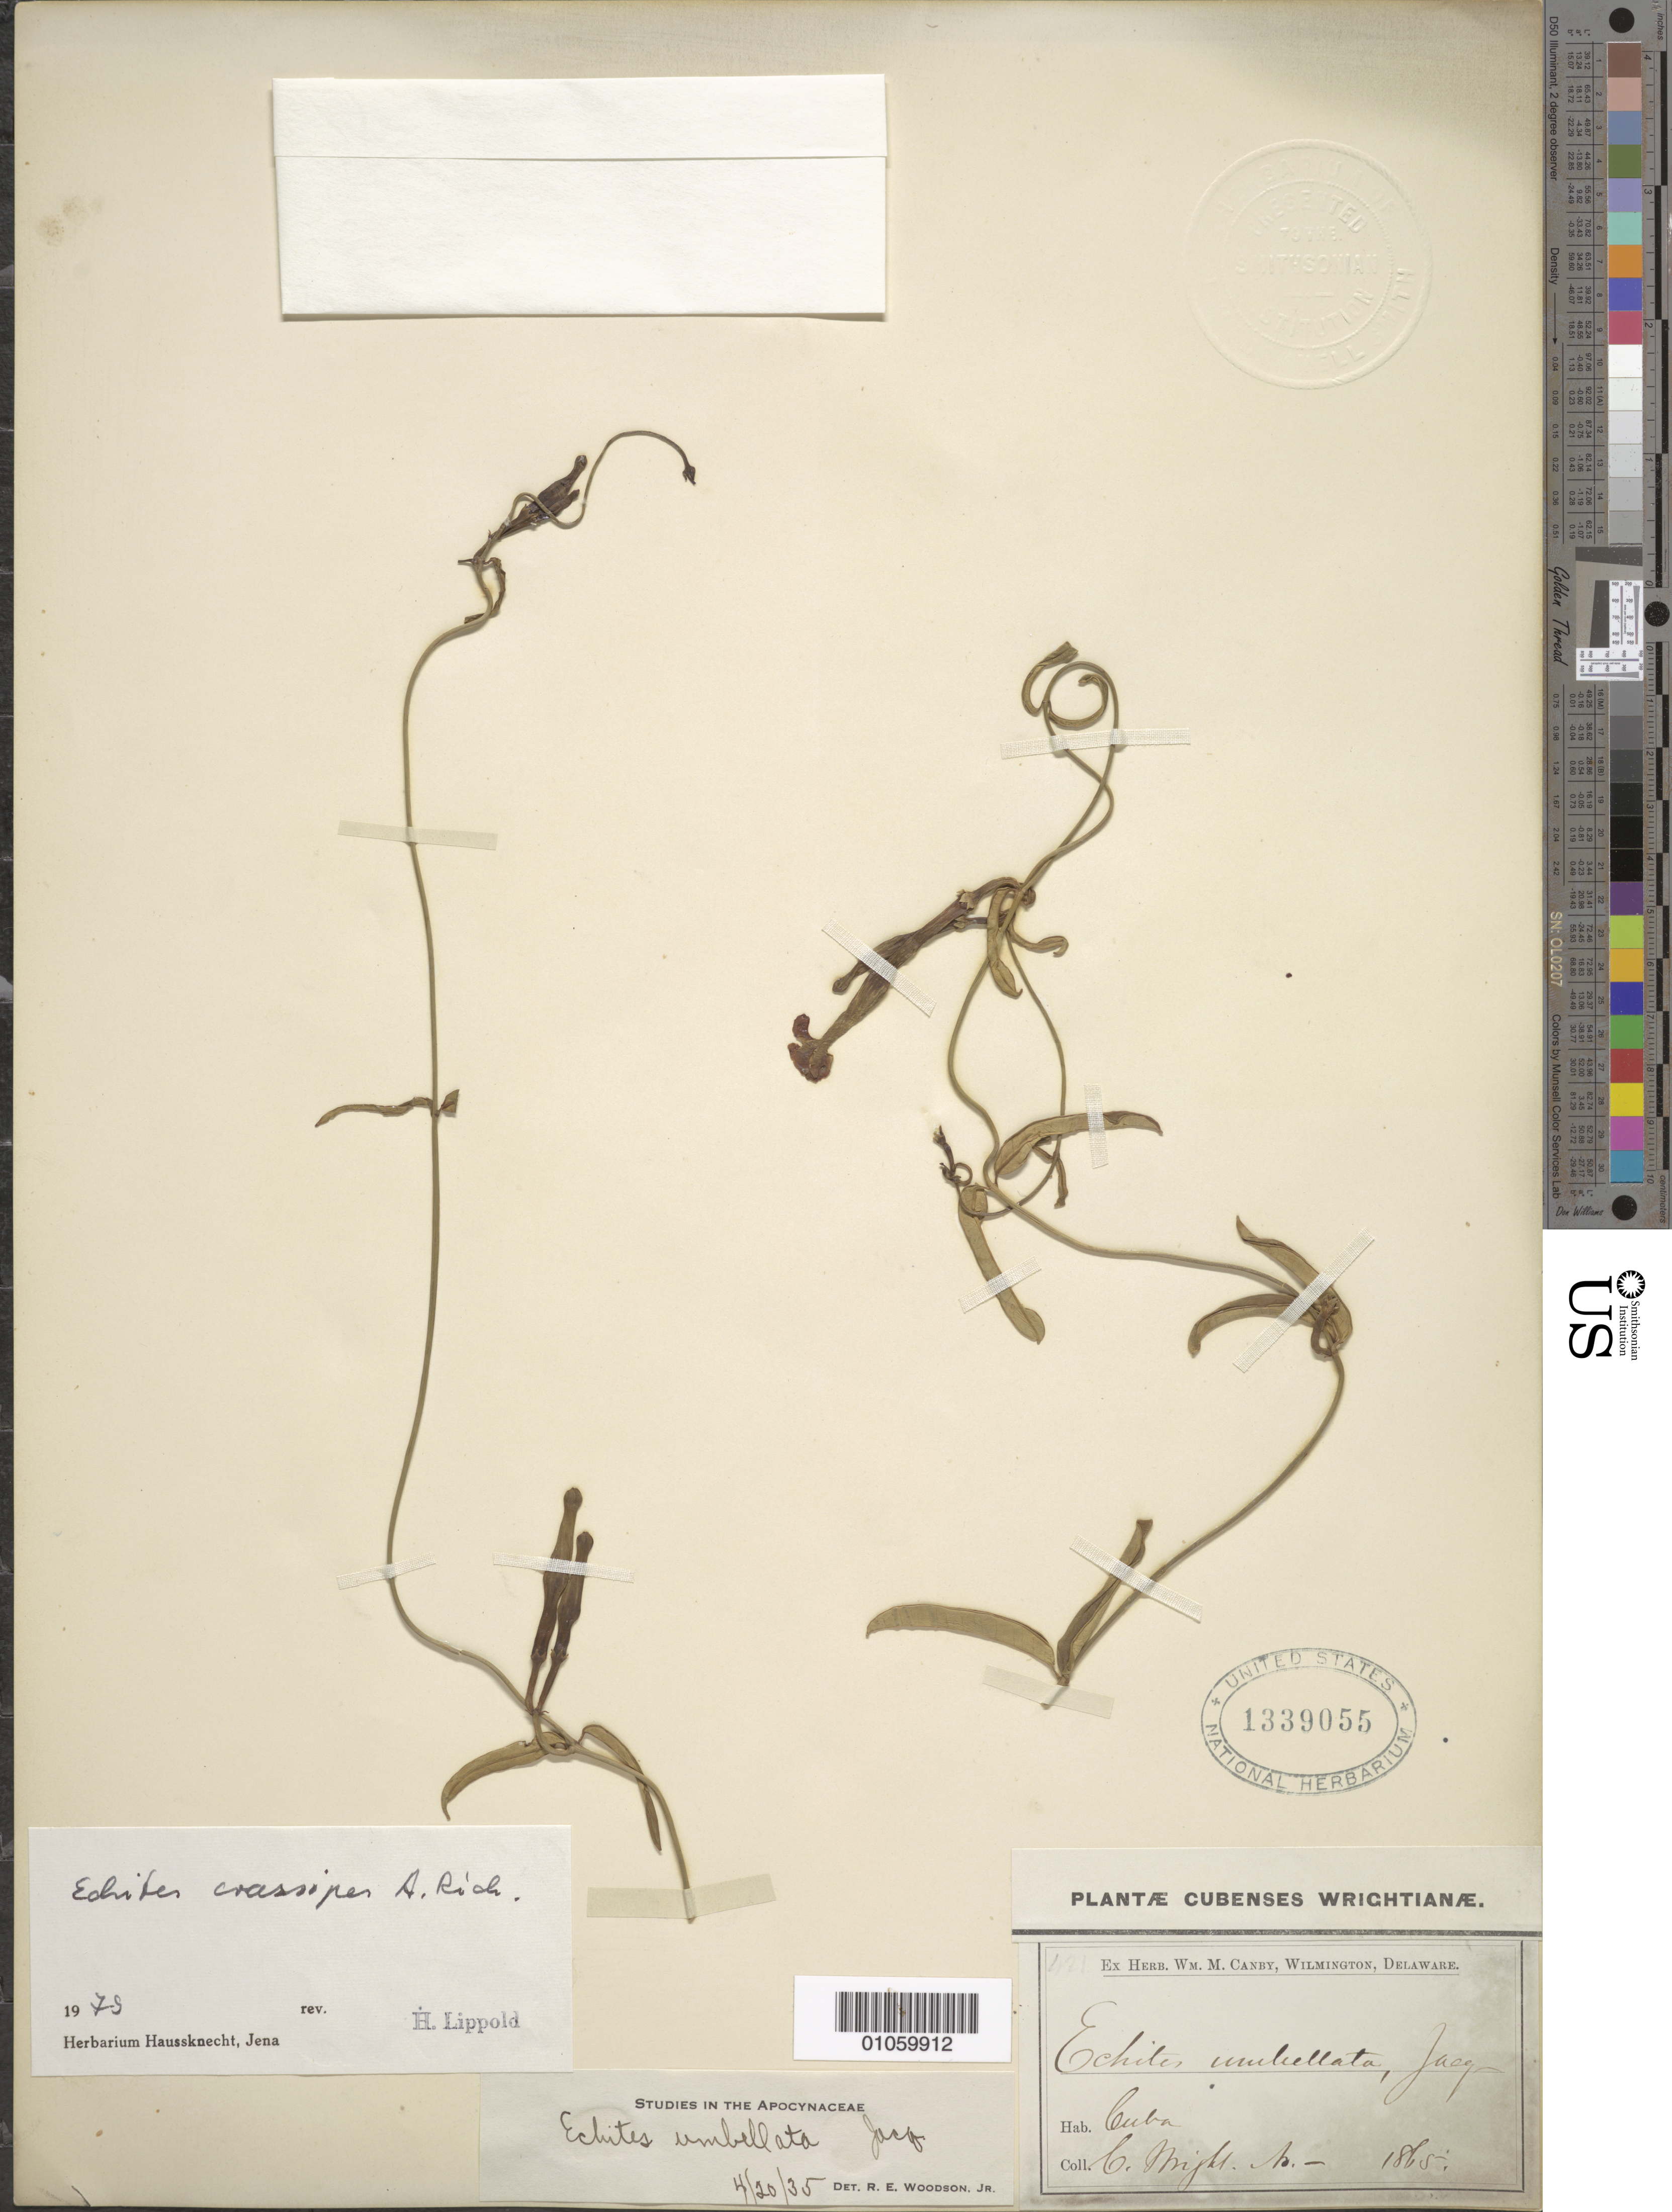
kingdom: Plantae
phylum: Tracheophyta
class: Magnoliopsida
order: Gentianales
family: Apocynaceae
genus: Echites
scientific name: Echites crassipes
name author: A. Rich.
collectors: C. Wright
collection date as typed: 1865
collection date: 1865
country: Cuba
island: Cuba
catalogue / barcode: US 1339055